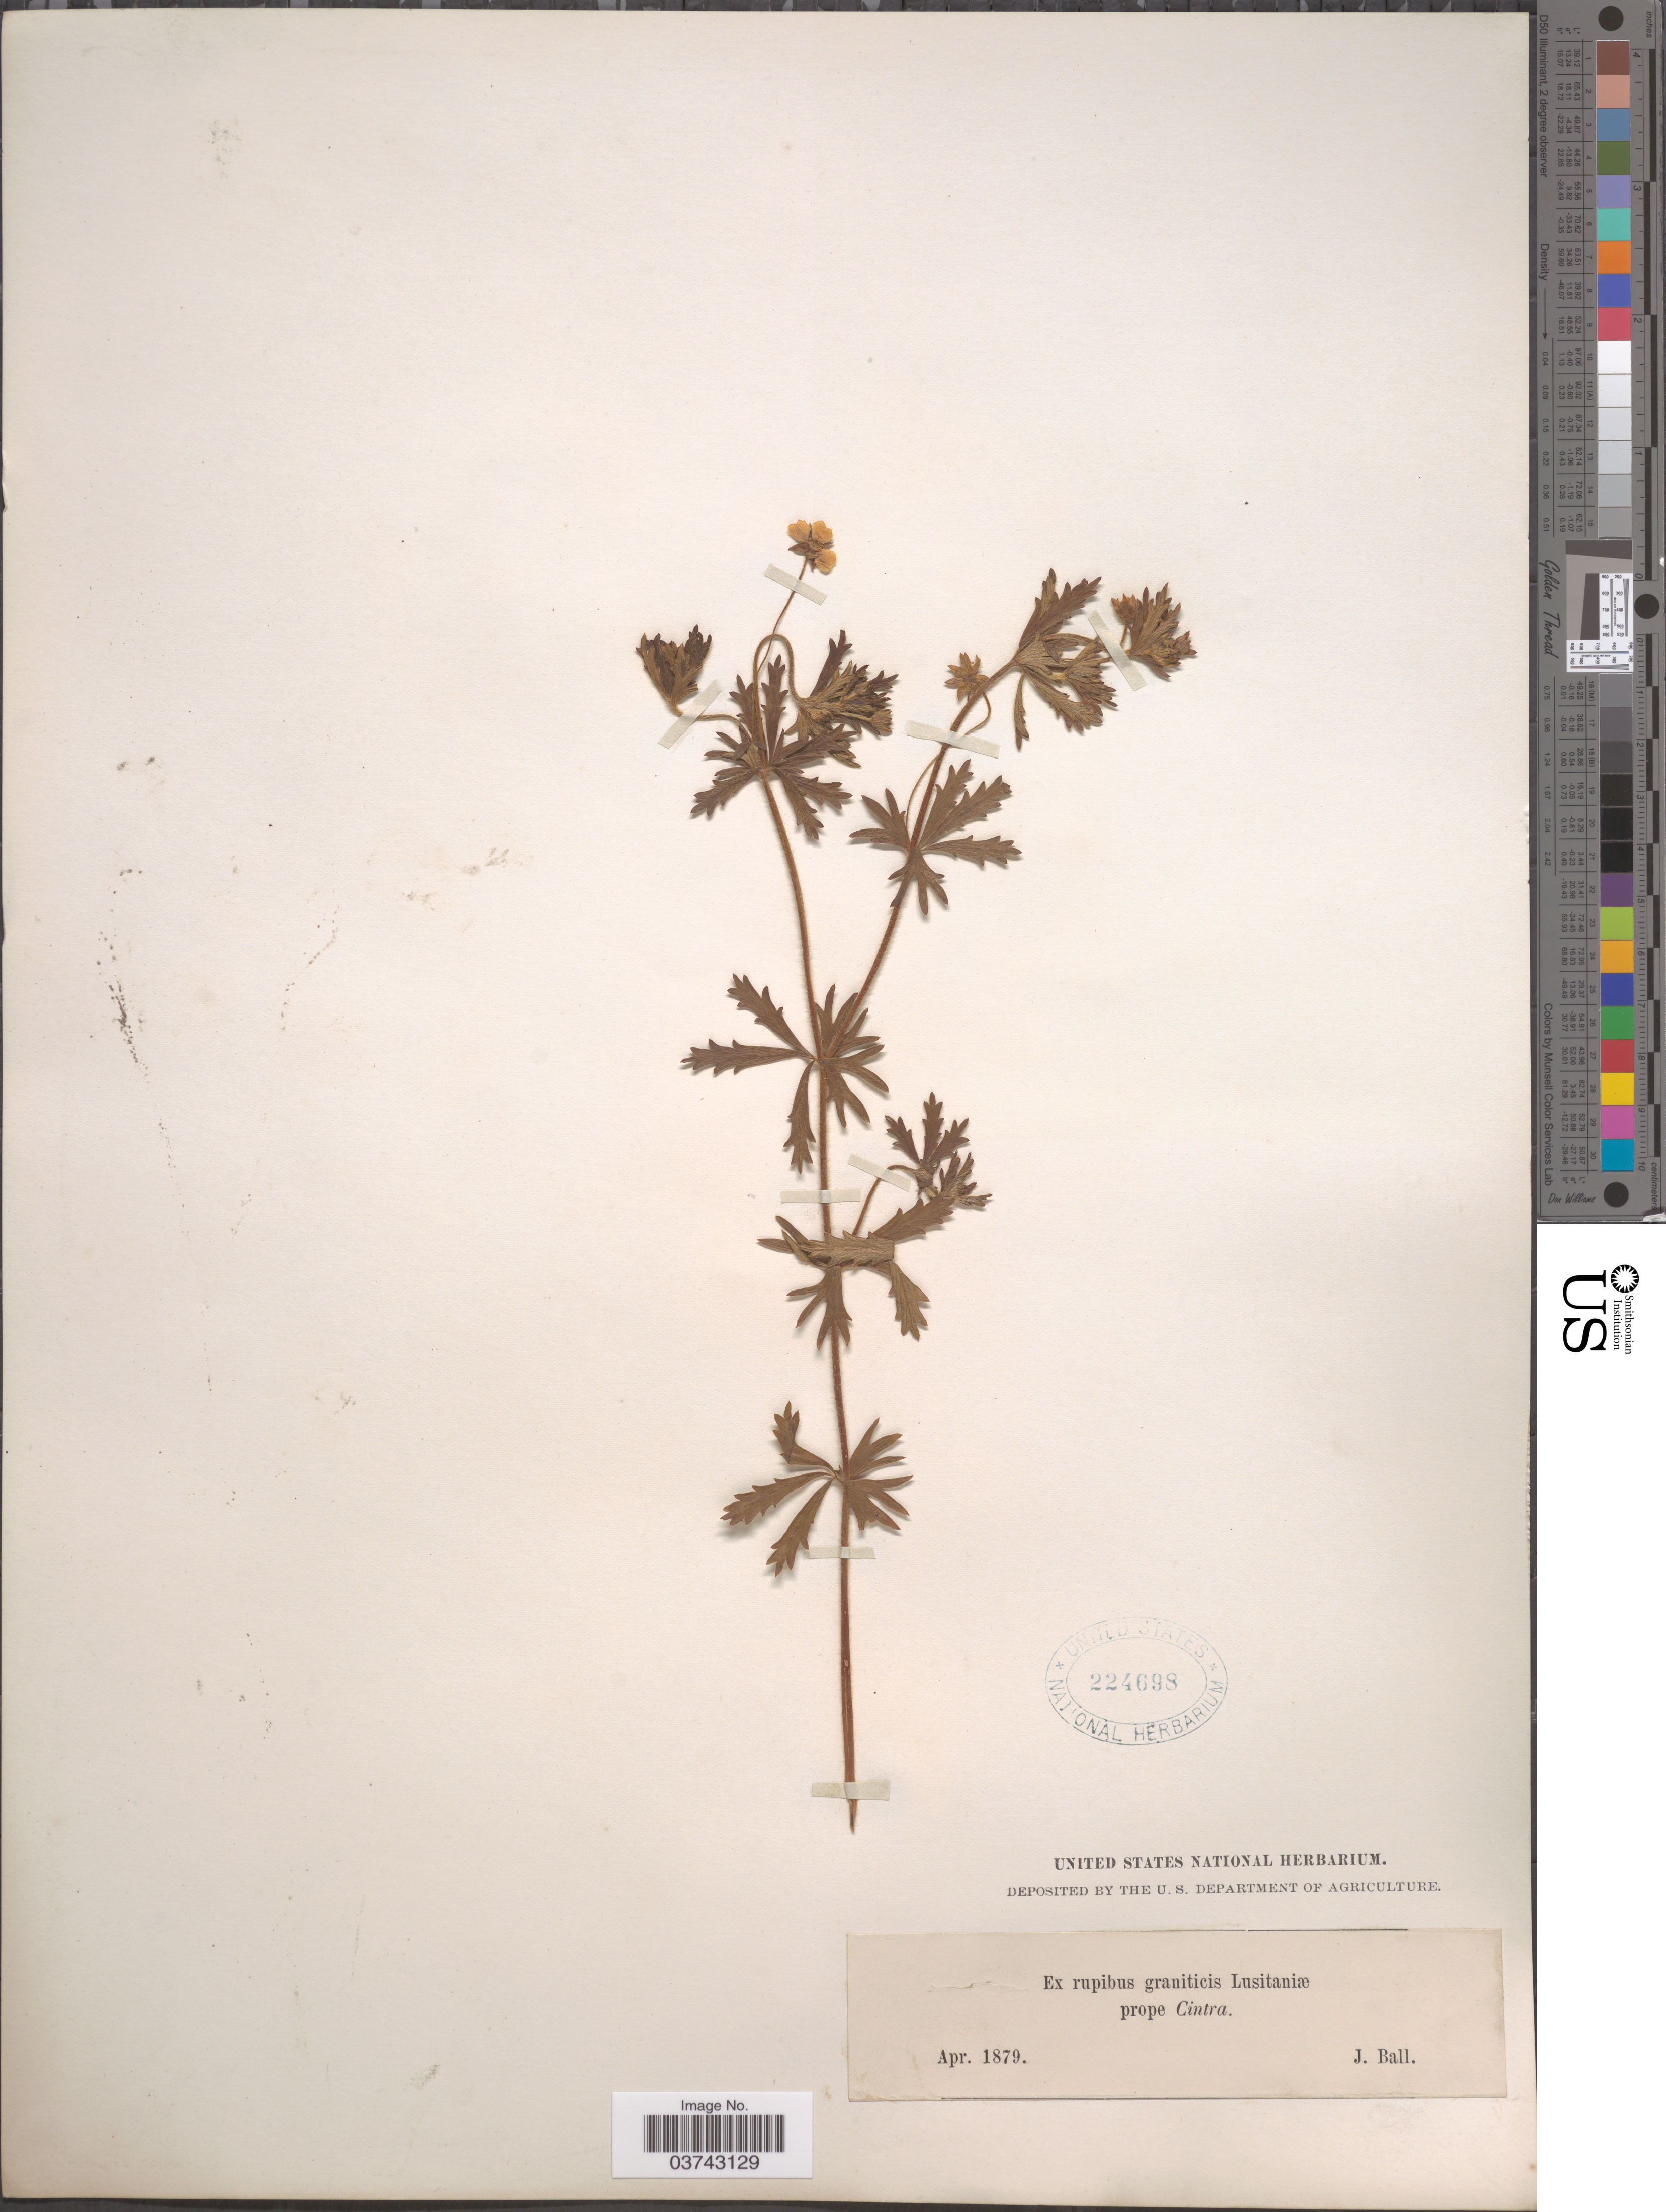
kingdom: Plantae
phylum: Tracheophyta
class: Magnoliopsida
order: Rosales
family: Rosaceae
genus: Potentilla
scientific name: Potentilla sp.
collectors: J. Ball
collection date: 1879-04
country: Portugal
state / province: Lisboa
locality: Ex rupibus graniticis Lusitaniæ prope Cintra.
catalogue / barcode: US 224698